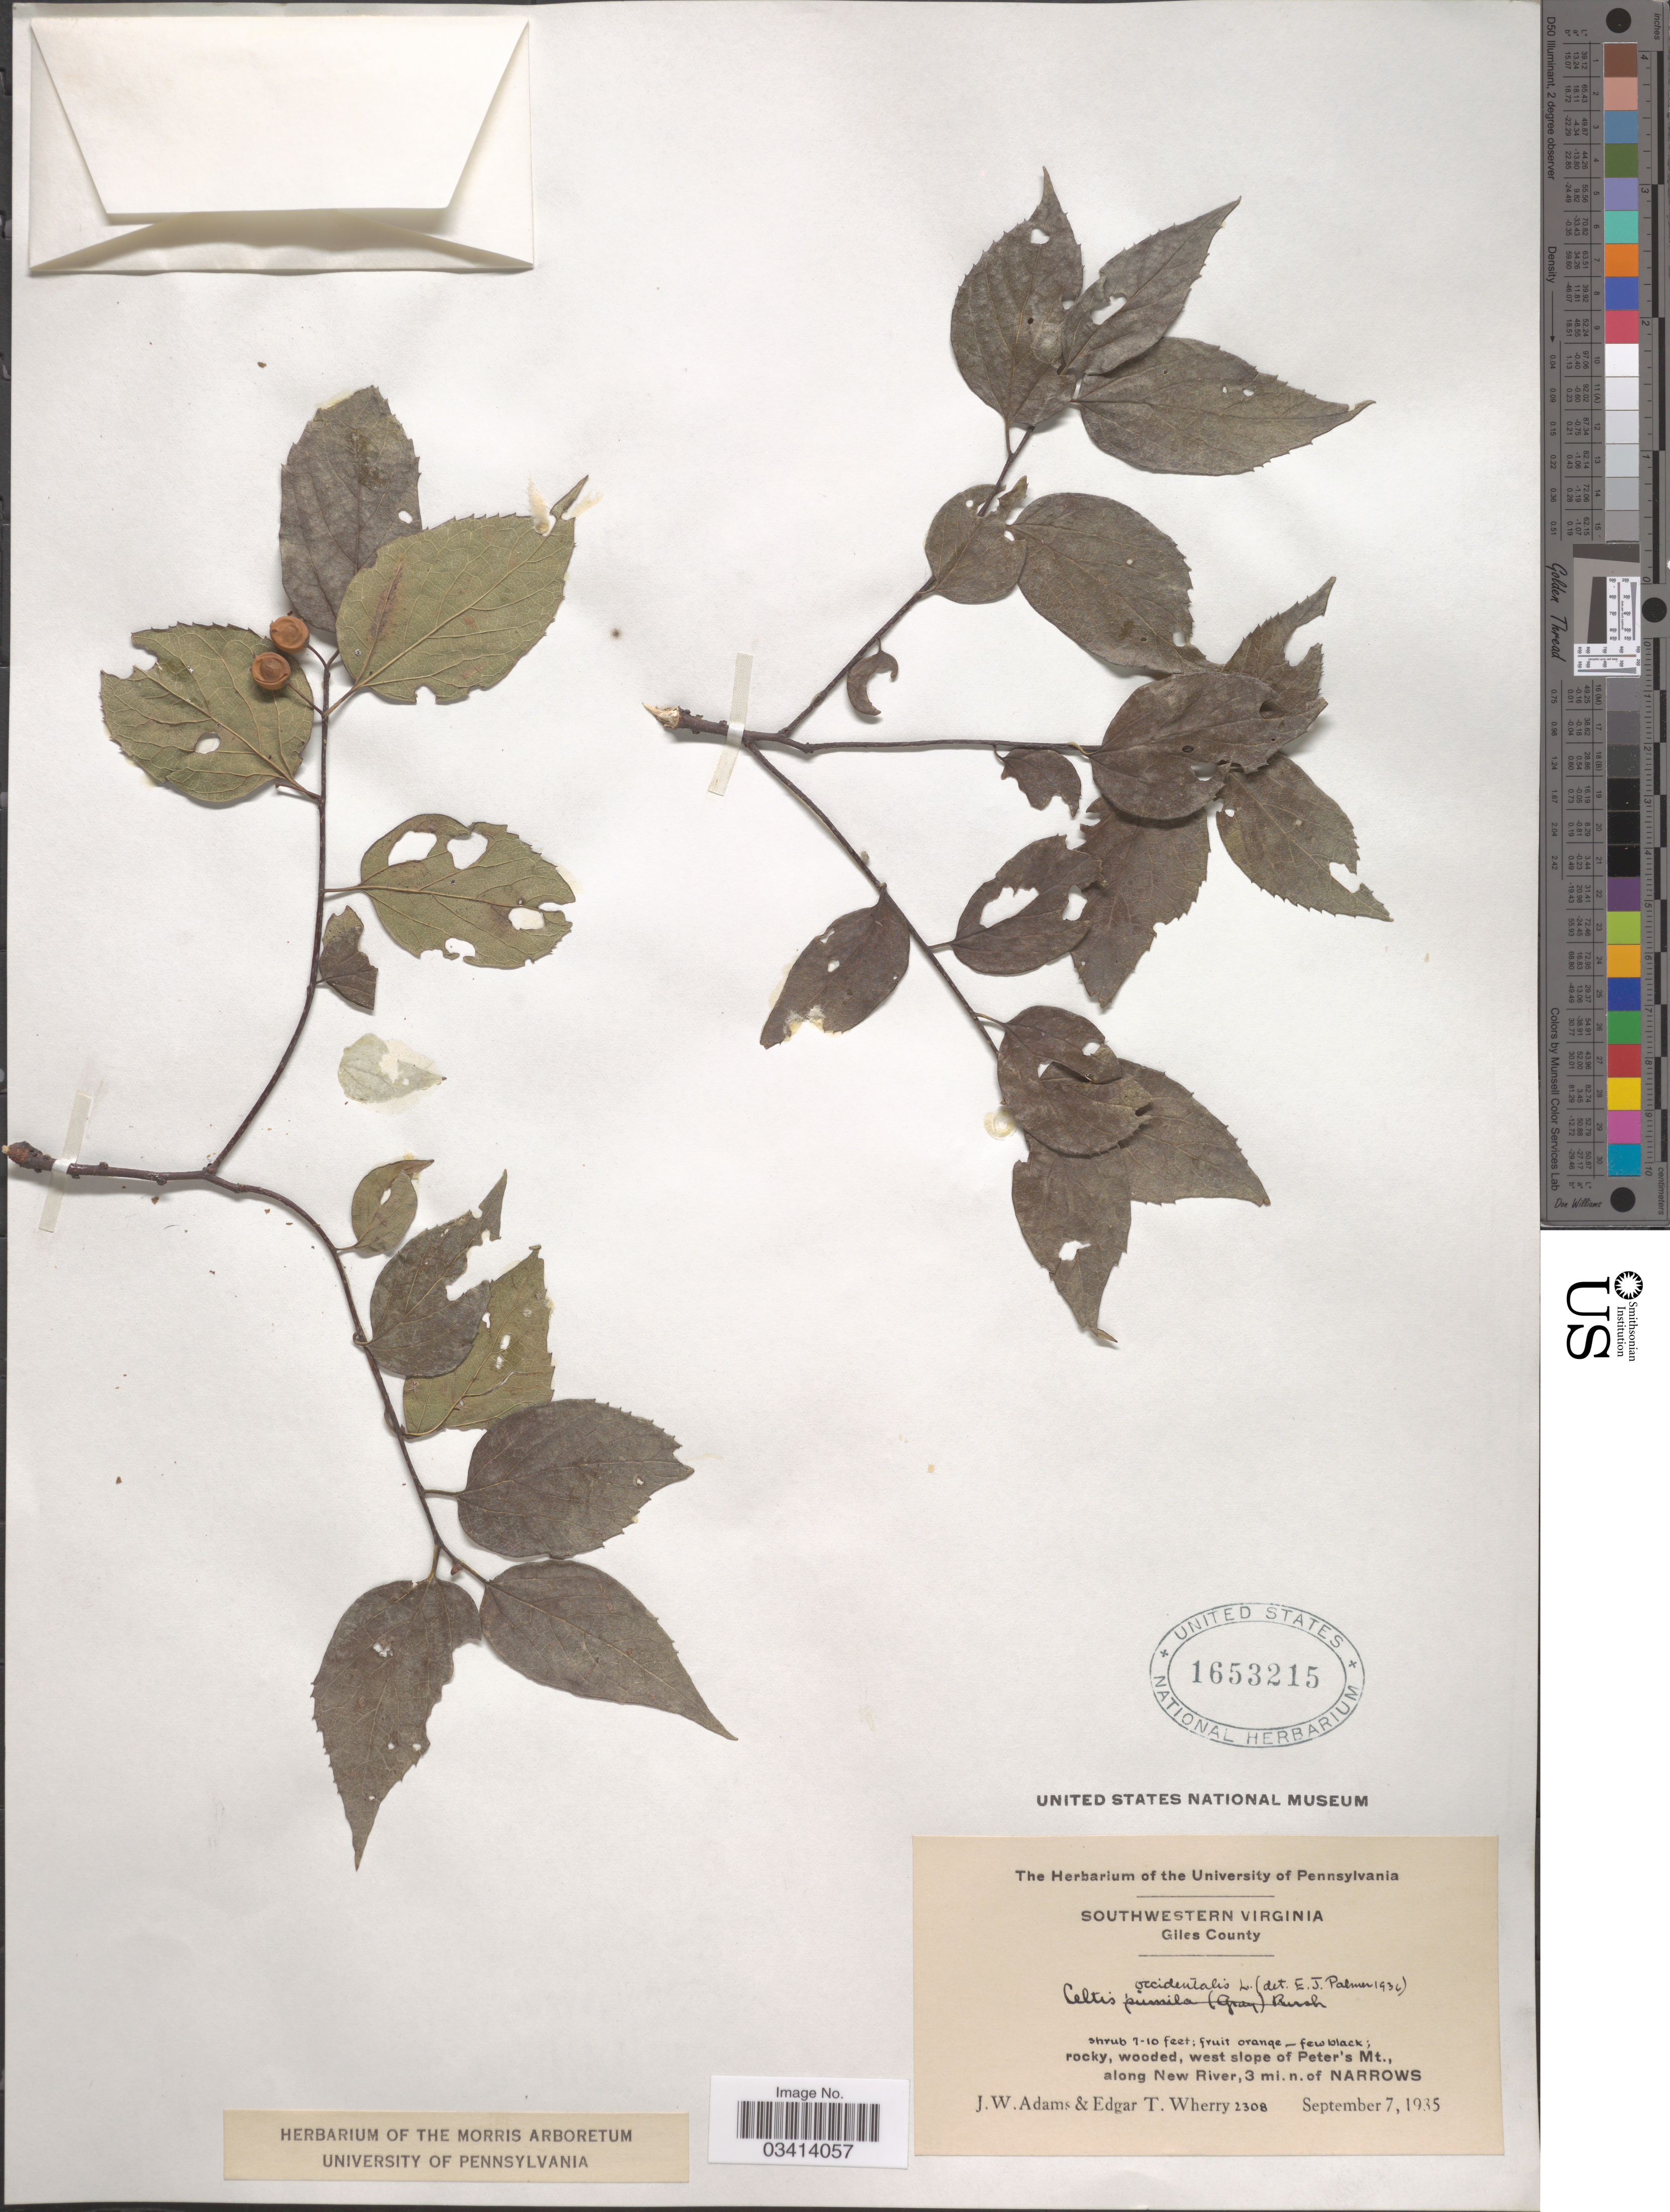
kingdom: Plantae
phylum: Tracheophyta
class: Magnoliopsida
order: Rosales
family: Cannabaceae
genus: Celtis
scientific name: Celtis occidentalis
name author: L.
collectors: J. Adams & E. T. Wherry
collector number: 2308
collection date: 1935-09-07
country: United States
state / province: Virginia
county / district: Giles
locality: Southwestern Virginia. Giles County. West slope of Peter's Mt., along New River, 3 mi. n. of Narrows.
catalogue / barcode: US 1653215